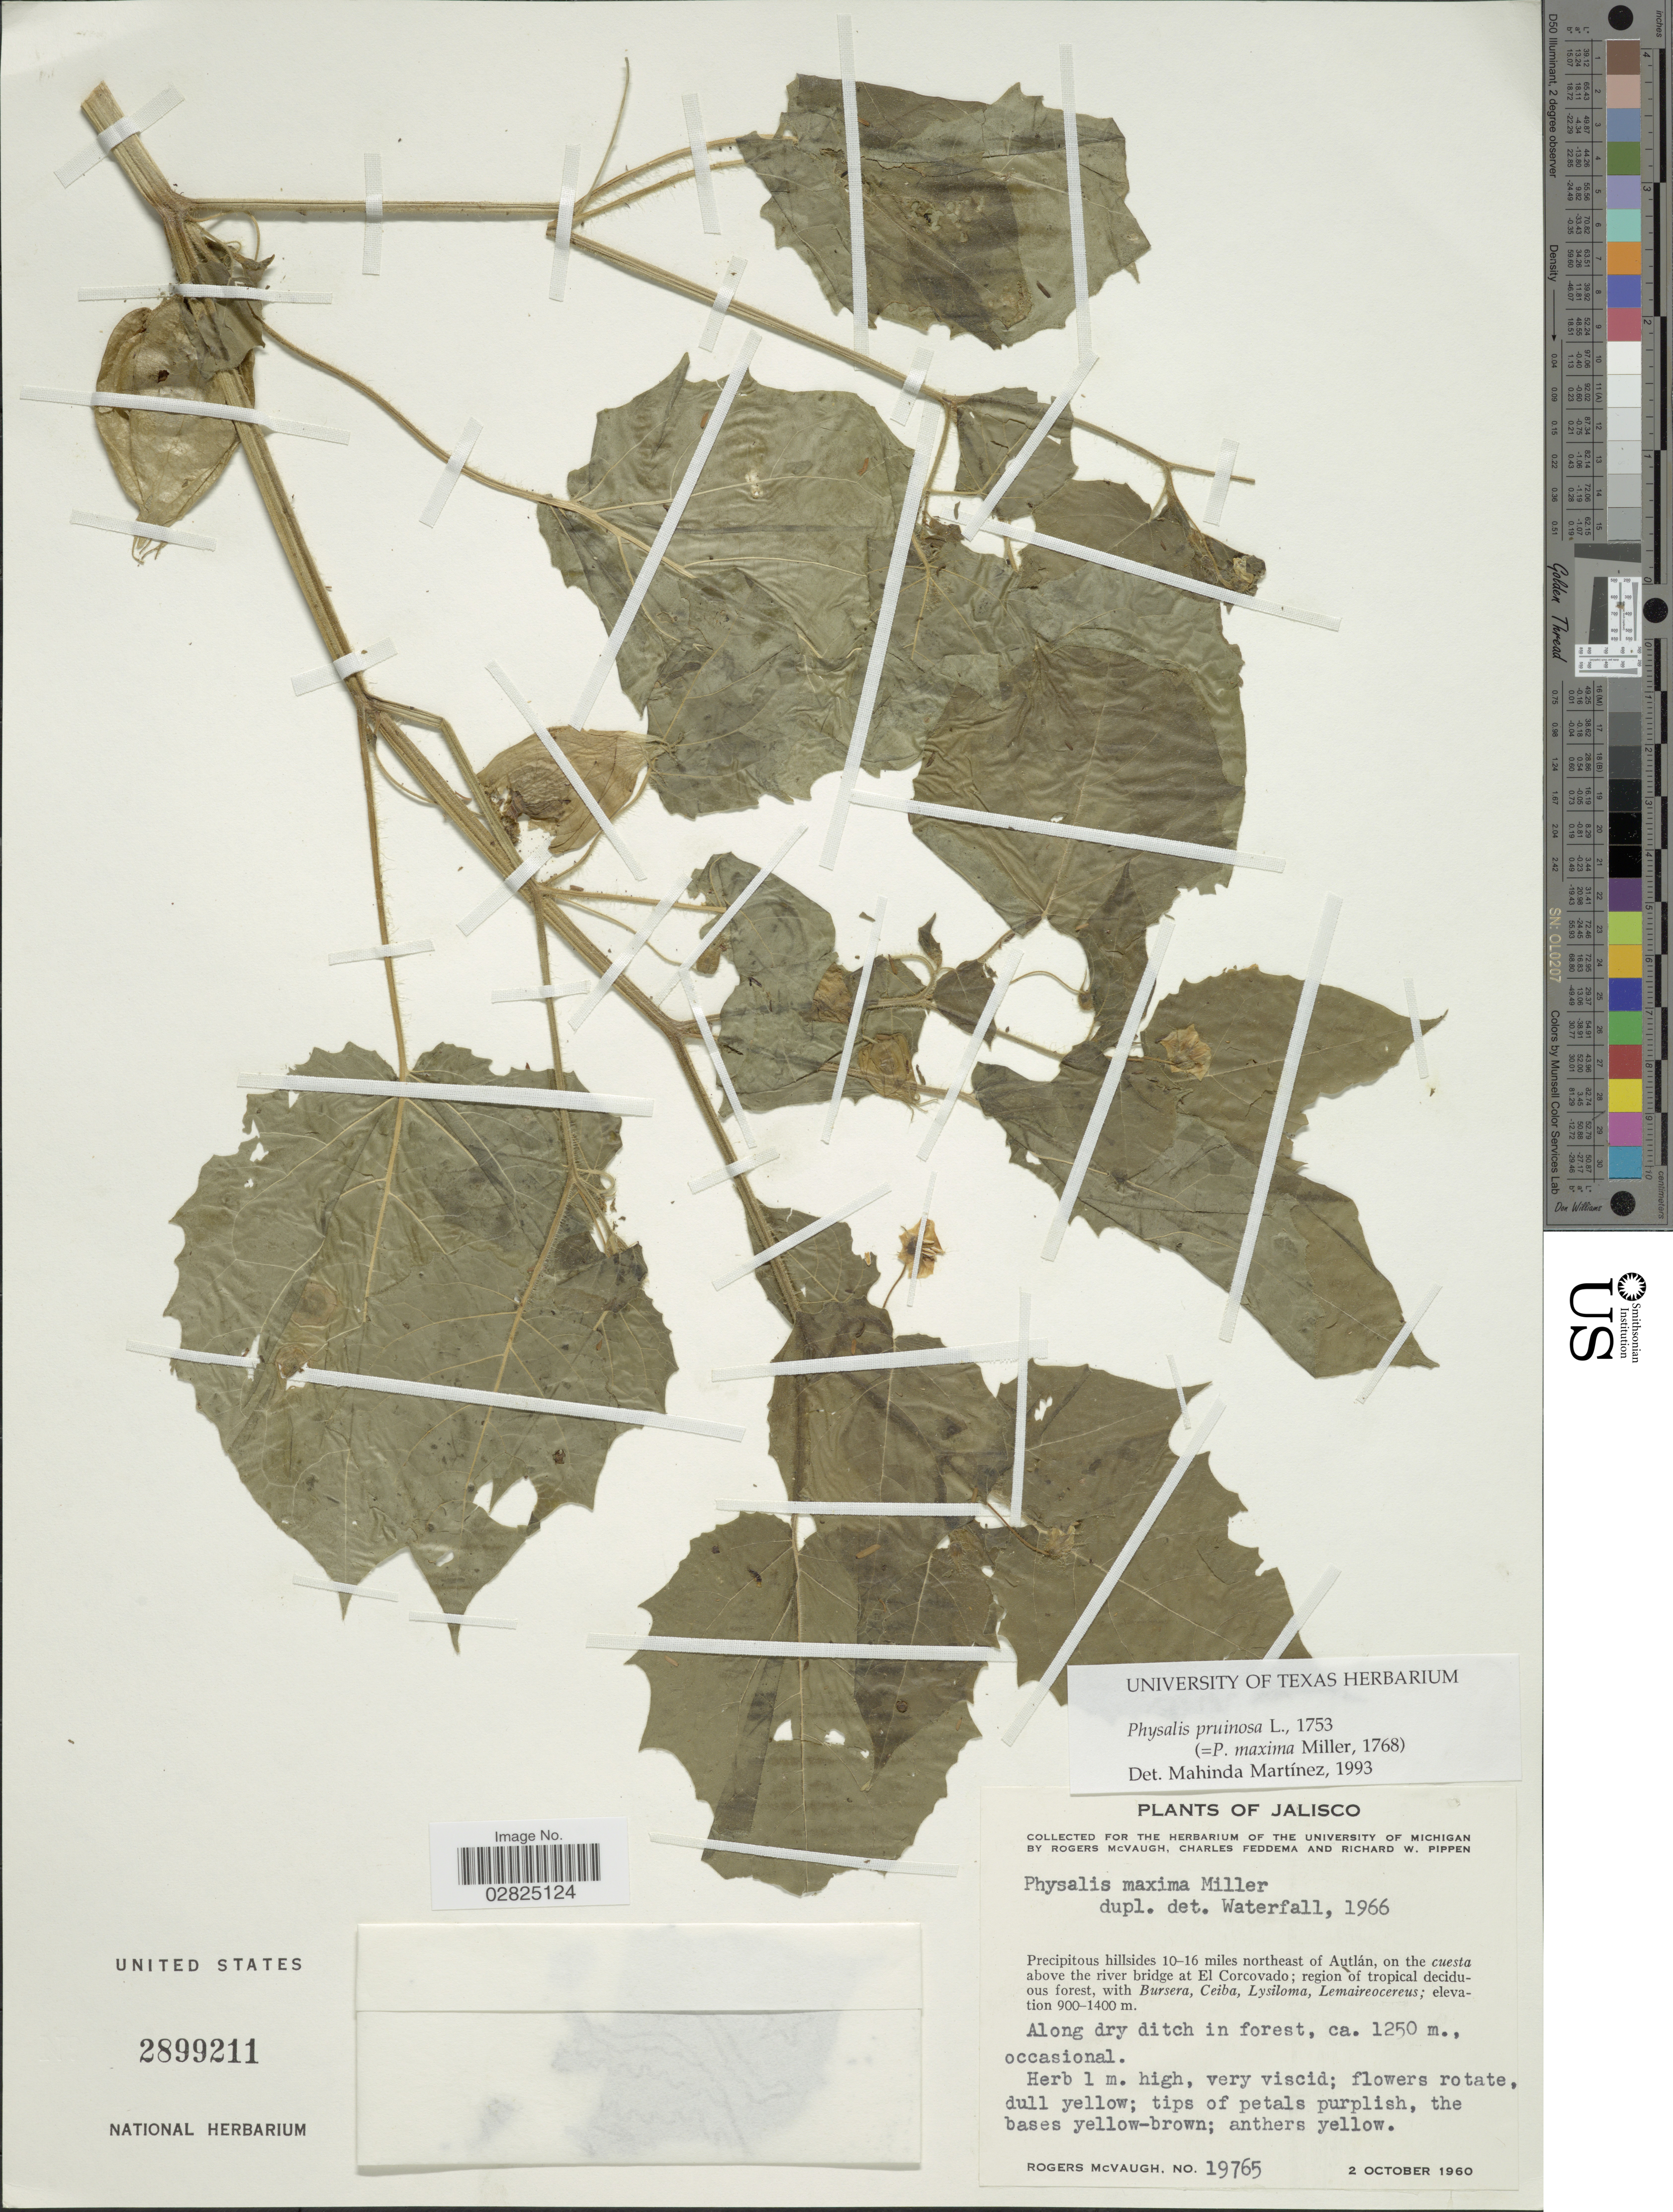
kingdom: Plantae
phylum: Tracheophyta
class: Magnoliopsida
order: Solanales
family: Solanaceae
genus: Physalis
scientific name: Physalis pruinosa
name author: L.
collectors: R. McVaugh, C. Feddema & R. W. Pippen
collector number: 19765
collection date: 1960-10-02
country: Mexico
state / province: Jalisco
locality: Precipitous hillsides 10-16 miles northeast of Autlán, on the cuesta above the river bridge at El Corcovado.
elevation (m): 1250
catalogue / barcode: US 2899211